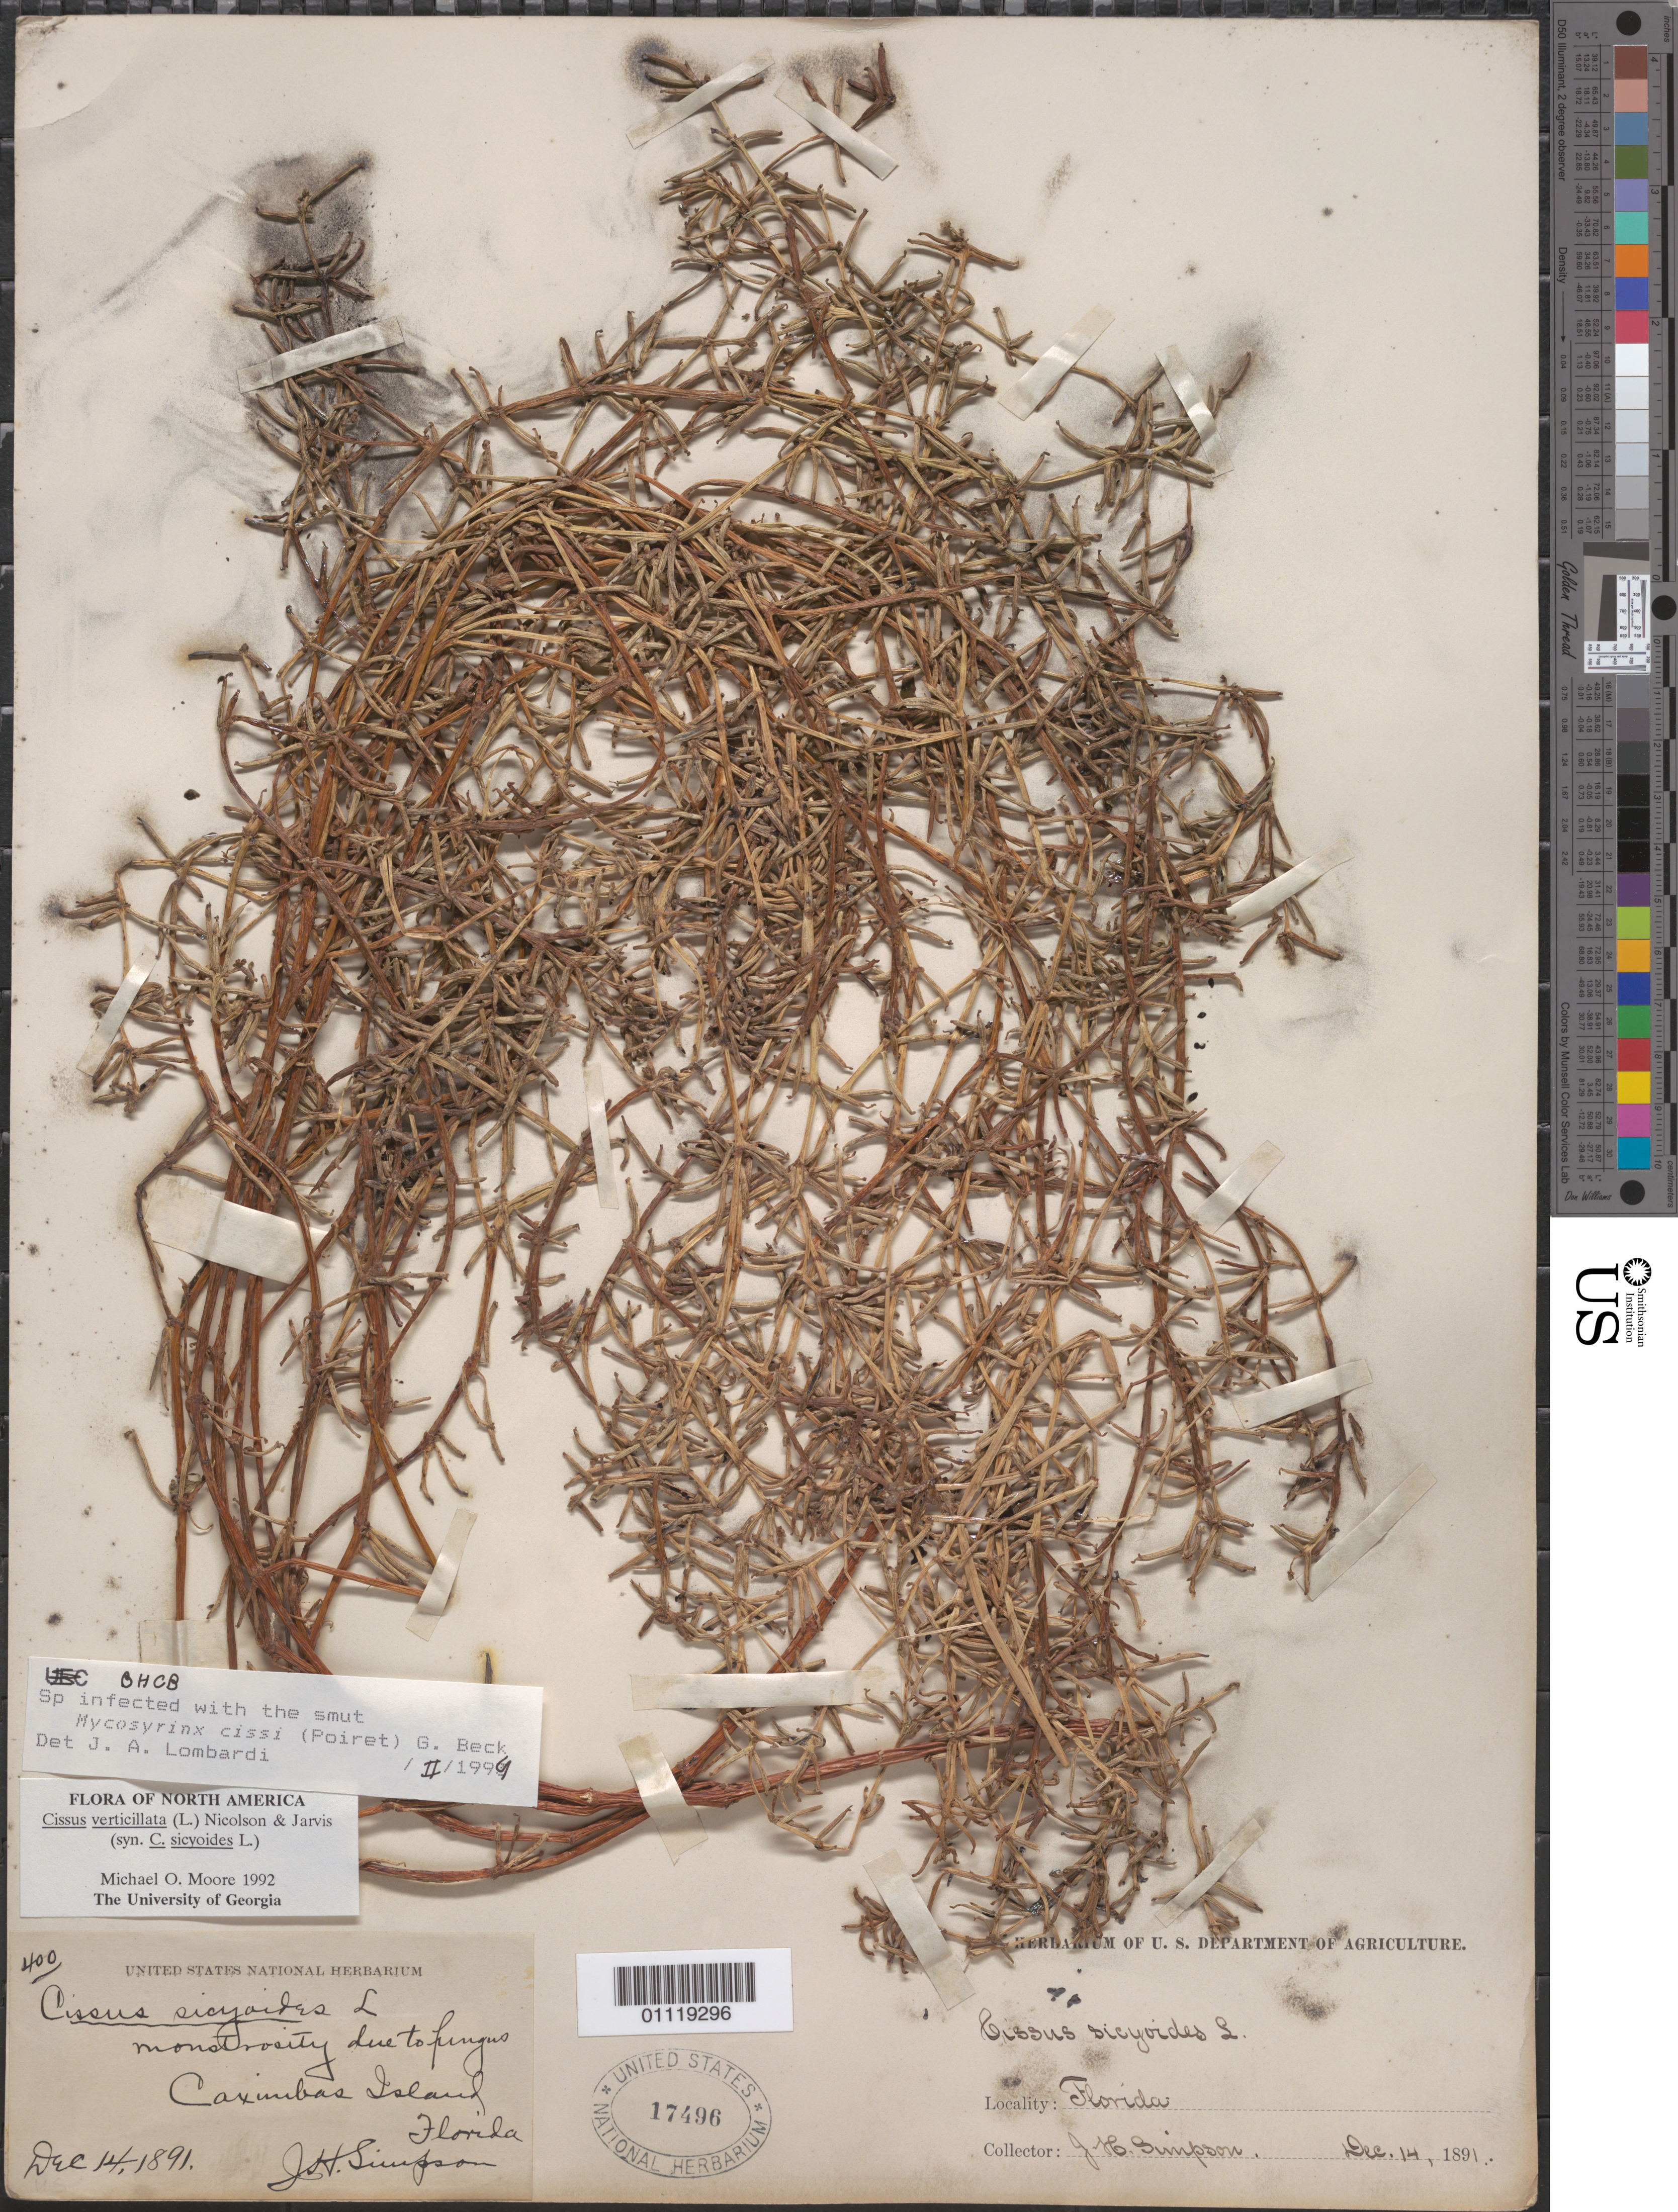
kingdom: Plantae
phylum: Tracheophyta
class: Magnoliopsida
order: Vitales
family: Vitaceae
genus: Cissus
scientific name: Cissus verticillata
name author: (L.) Nicolson & C.E. Jarvis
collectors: J. H. Simpson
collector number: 400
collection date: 1891-12-14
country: United States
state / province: Florida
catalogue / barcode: US 17496